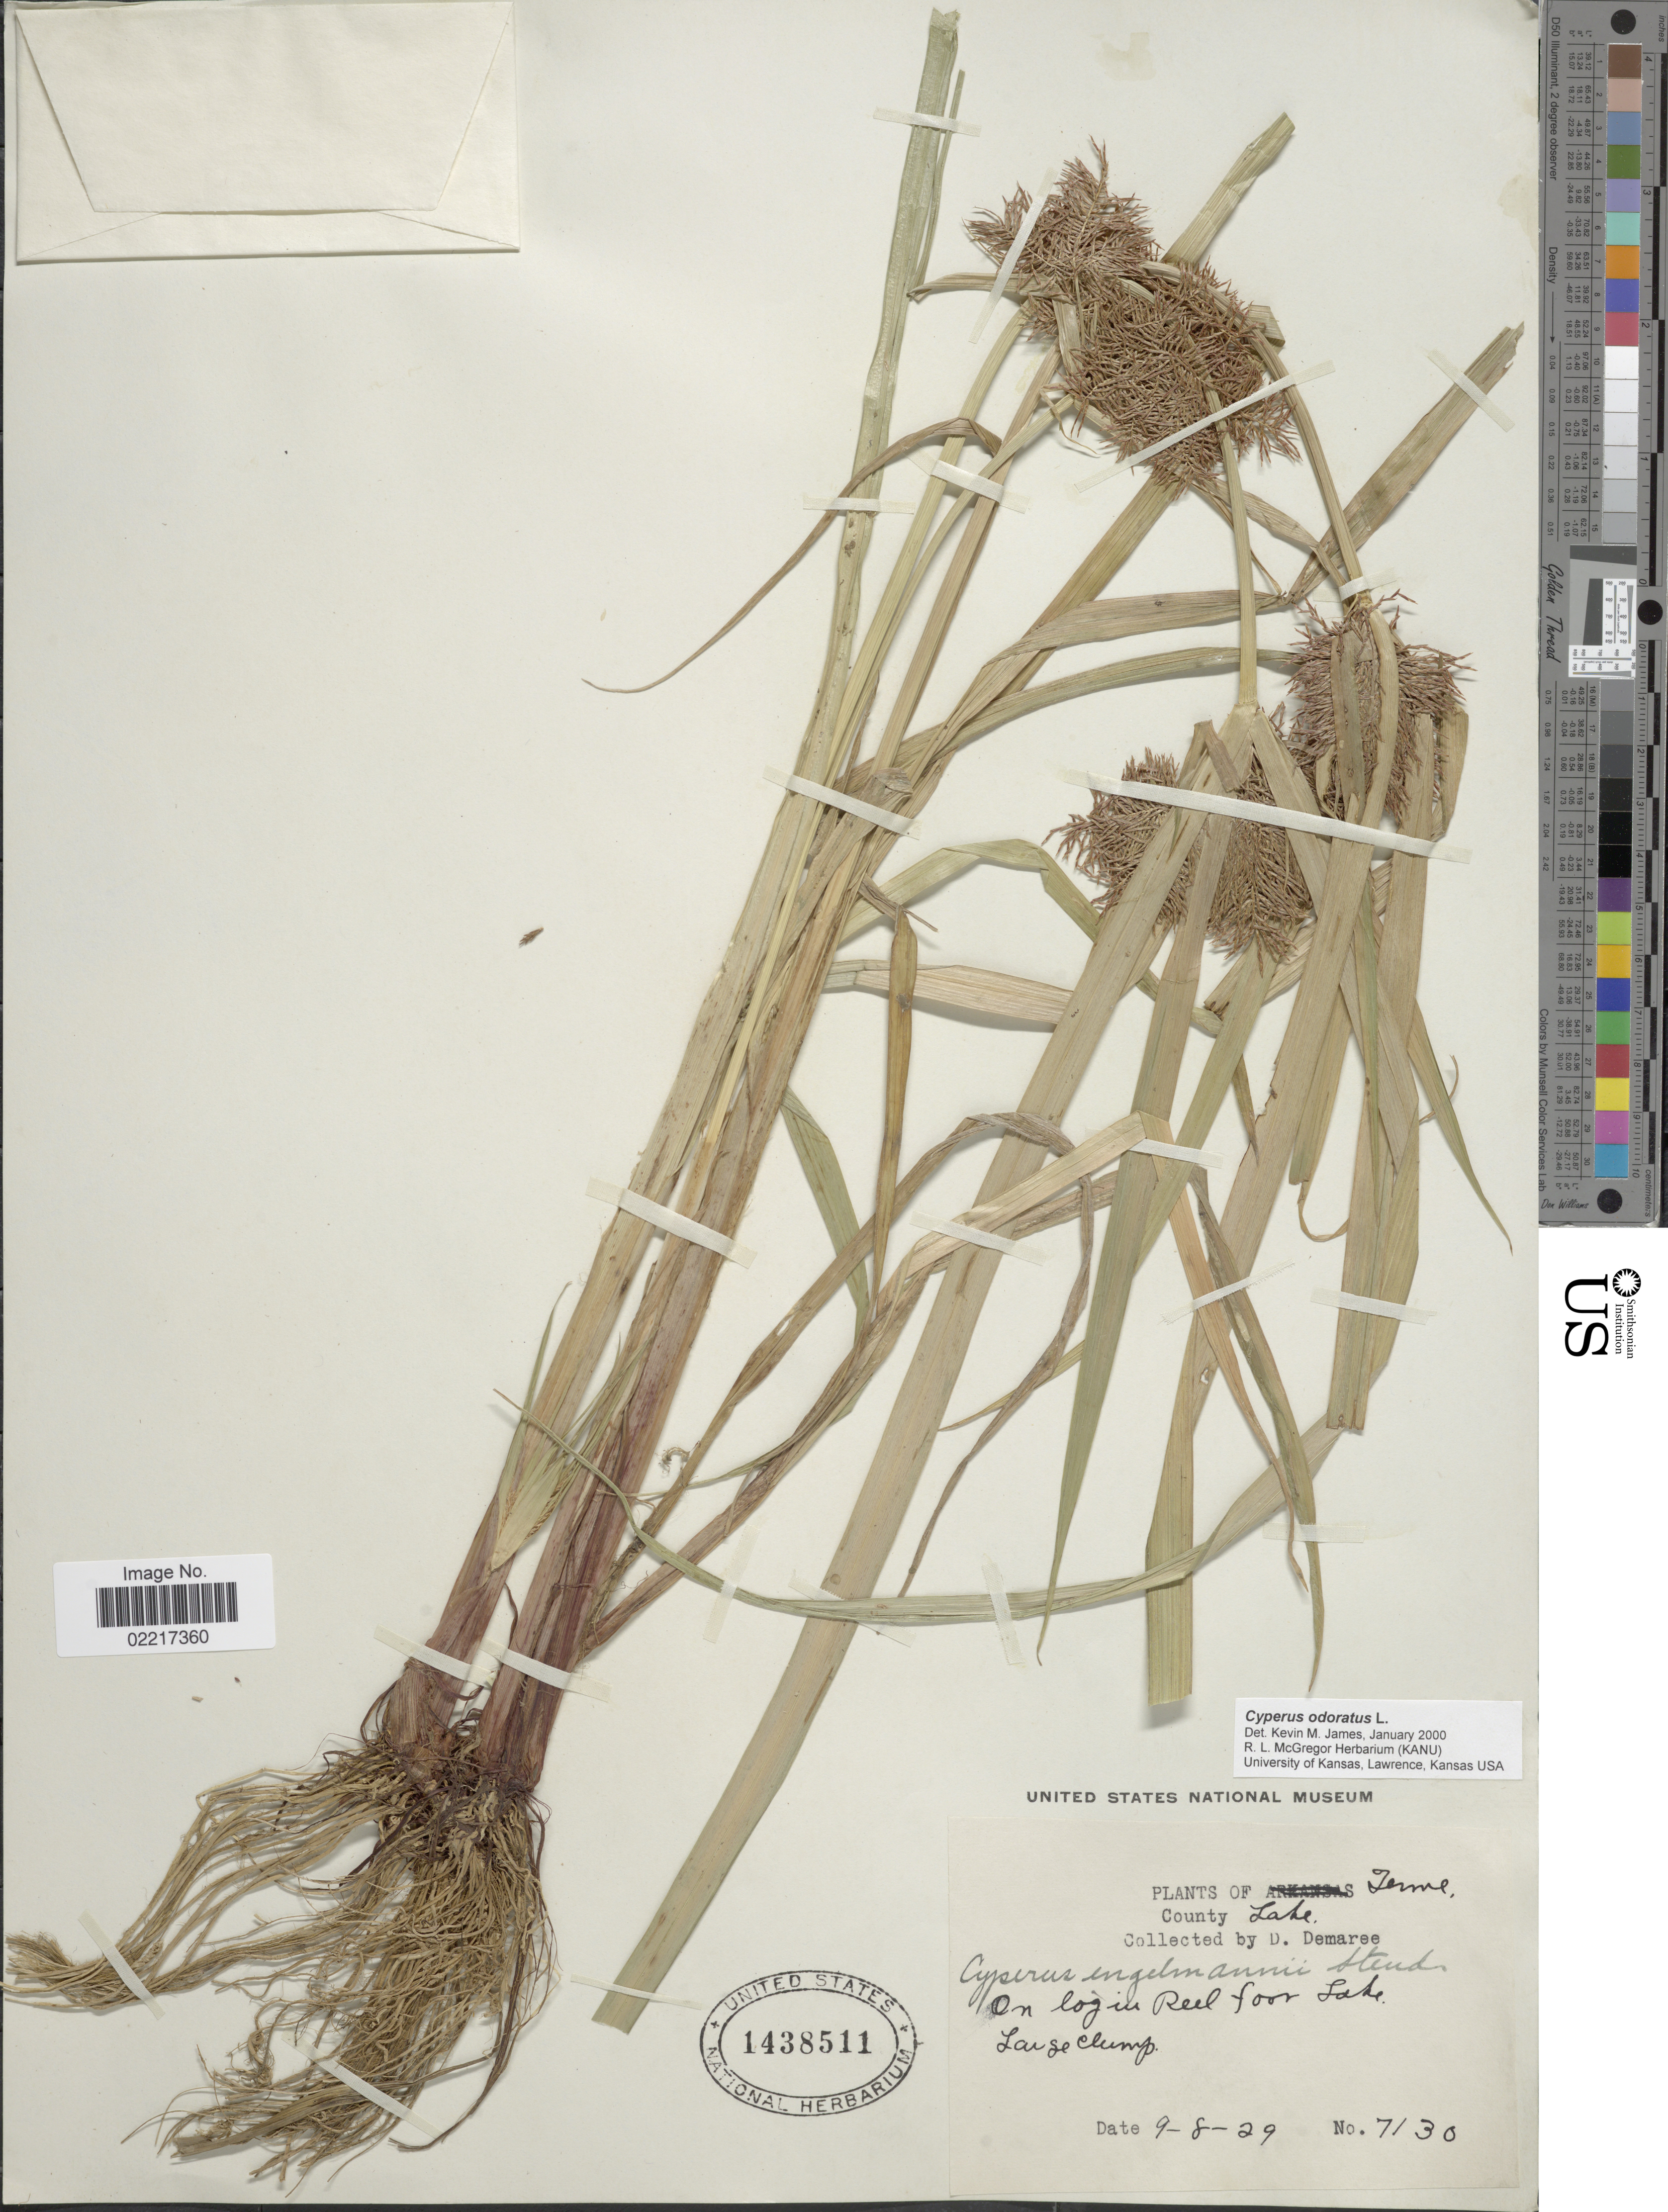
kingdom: Plantae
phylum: Tracheophyta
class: Liliopsida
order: Poales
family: Cyperaceae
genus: Cyperus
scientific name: Cyperus odoratus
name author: L.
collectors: D. Demaree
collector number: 7130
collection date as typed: Transcribed d/m/y: 8/9/29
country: United States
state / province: Tennessee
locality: County Lake, On log in Reelfoot Lake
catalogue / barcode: US 1438511